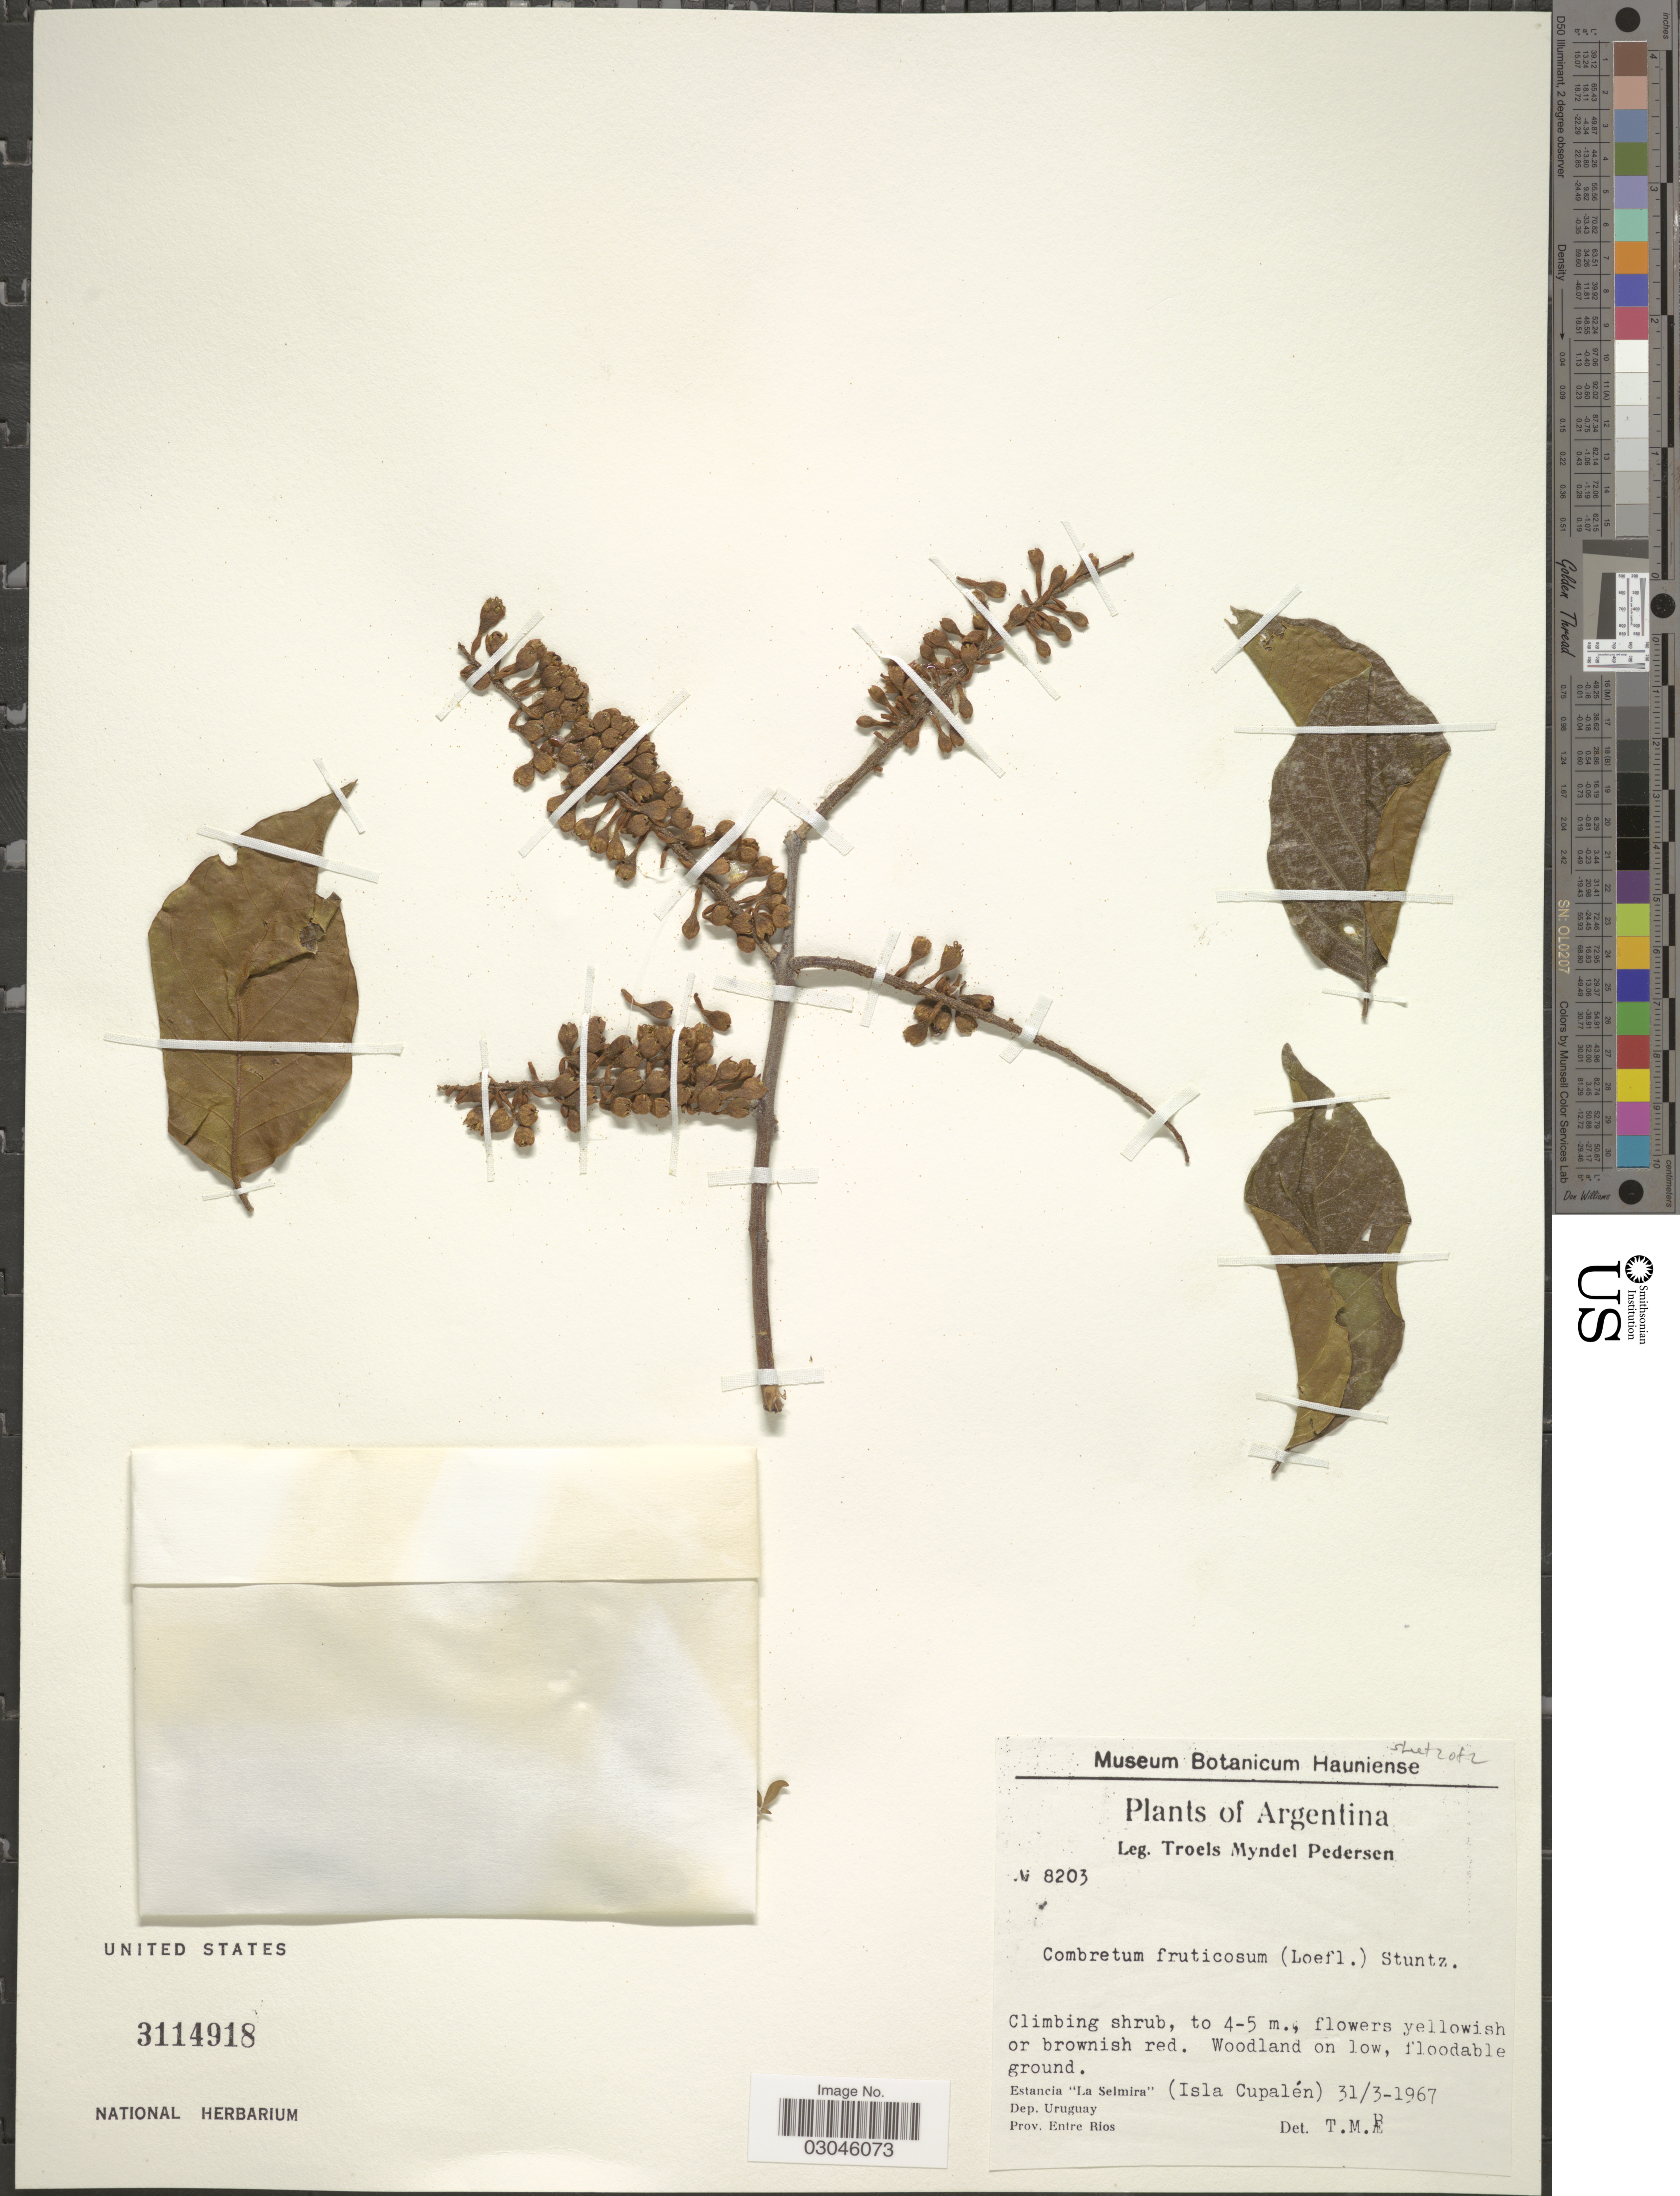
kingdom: Plantae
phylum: Tracheophyta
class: Magnoliopsida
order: Myrtales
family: Combretaceae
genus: Combretum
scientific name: Combretum fruticosum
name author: (Loefl.) Stuntz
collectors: T. Pederson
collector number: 8203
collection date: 1967-03-31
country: Argentina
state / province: Entre Rios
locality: Estancia "La Selmira". (Isla Cupalén). Dep. Uruguay.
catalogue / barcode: US 3114918